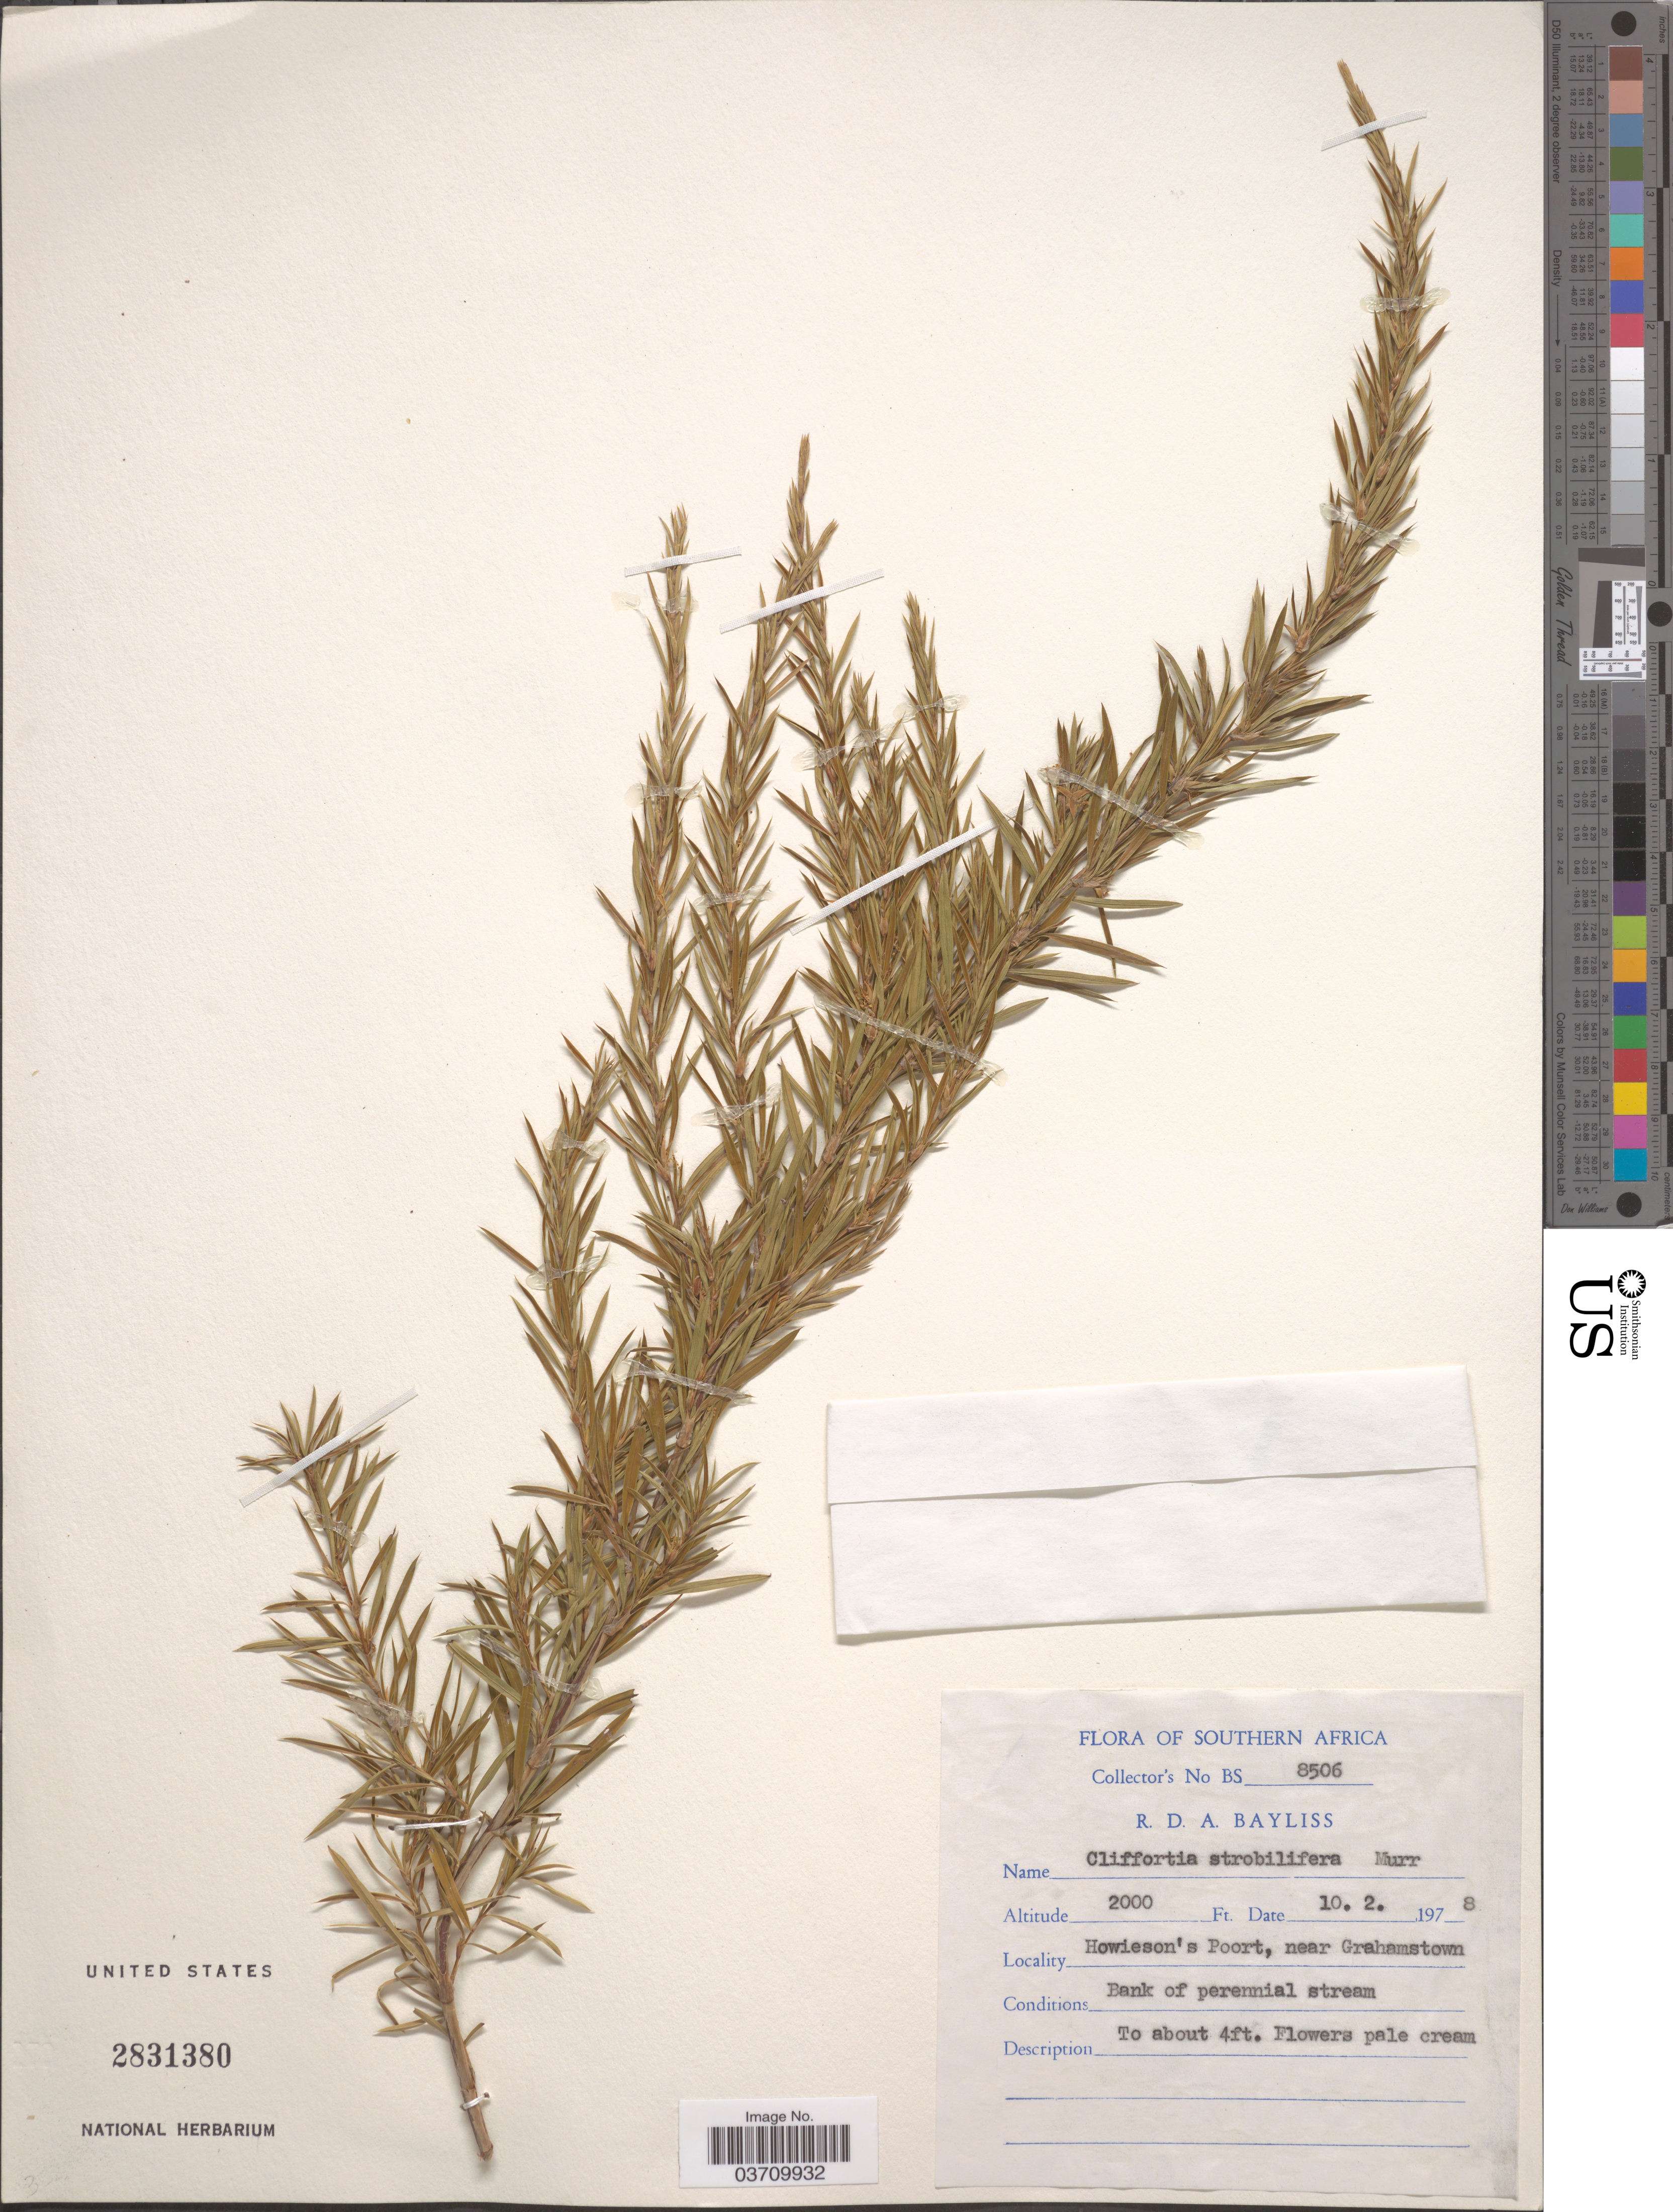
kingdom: Plantae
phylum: Tracheophyta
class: Magnoliopsida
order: Rosales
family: Rosaceae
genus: Cliffortia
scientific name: Cliffortia strobilifera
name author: Murr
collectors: R. Bayliss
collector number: BS8506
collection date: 1978-02-10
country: South Africa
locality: Southern Africa. Howieson's Poort, near Grahamstown.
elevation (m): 610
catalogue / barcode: US 2831380